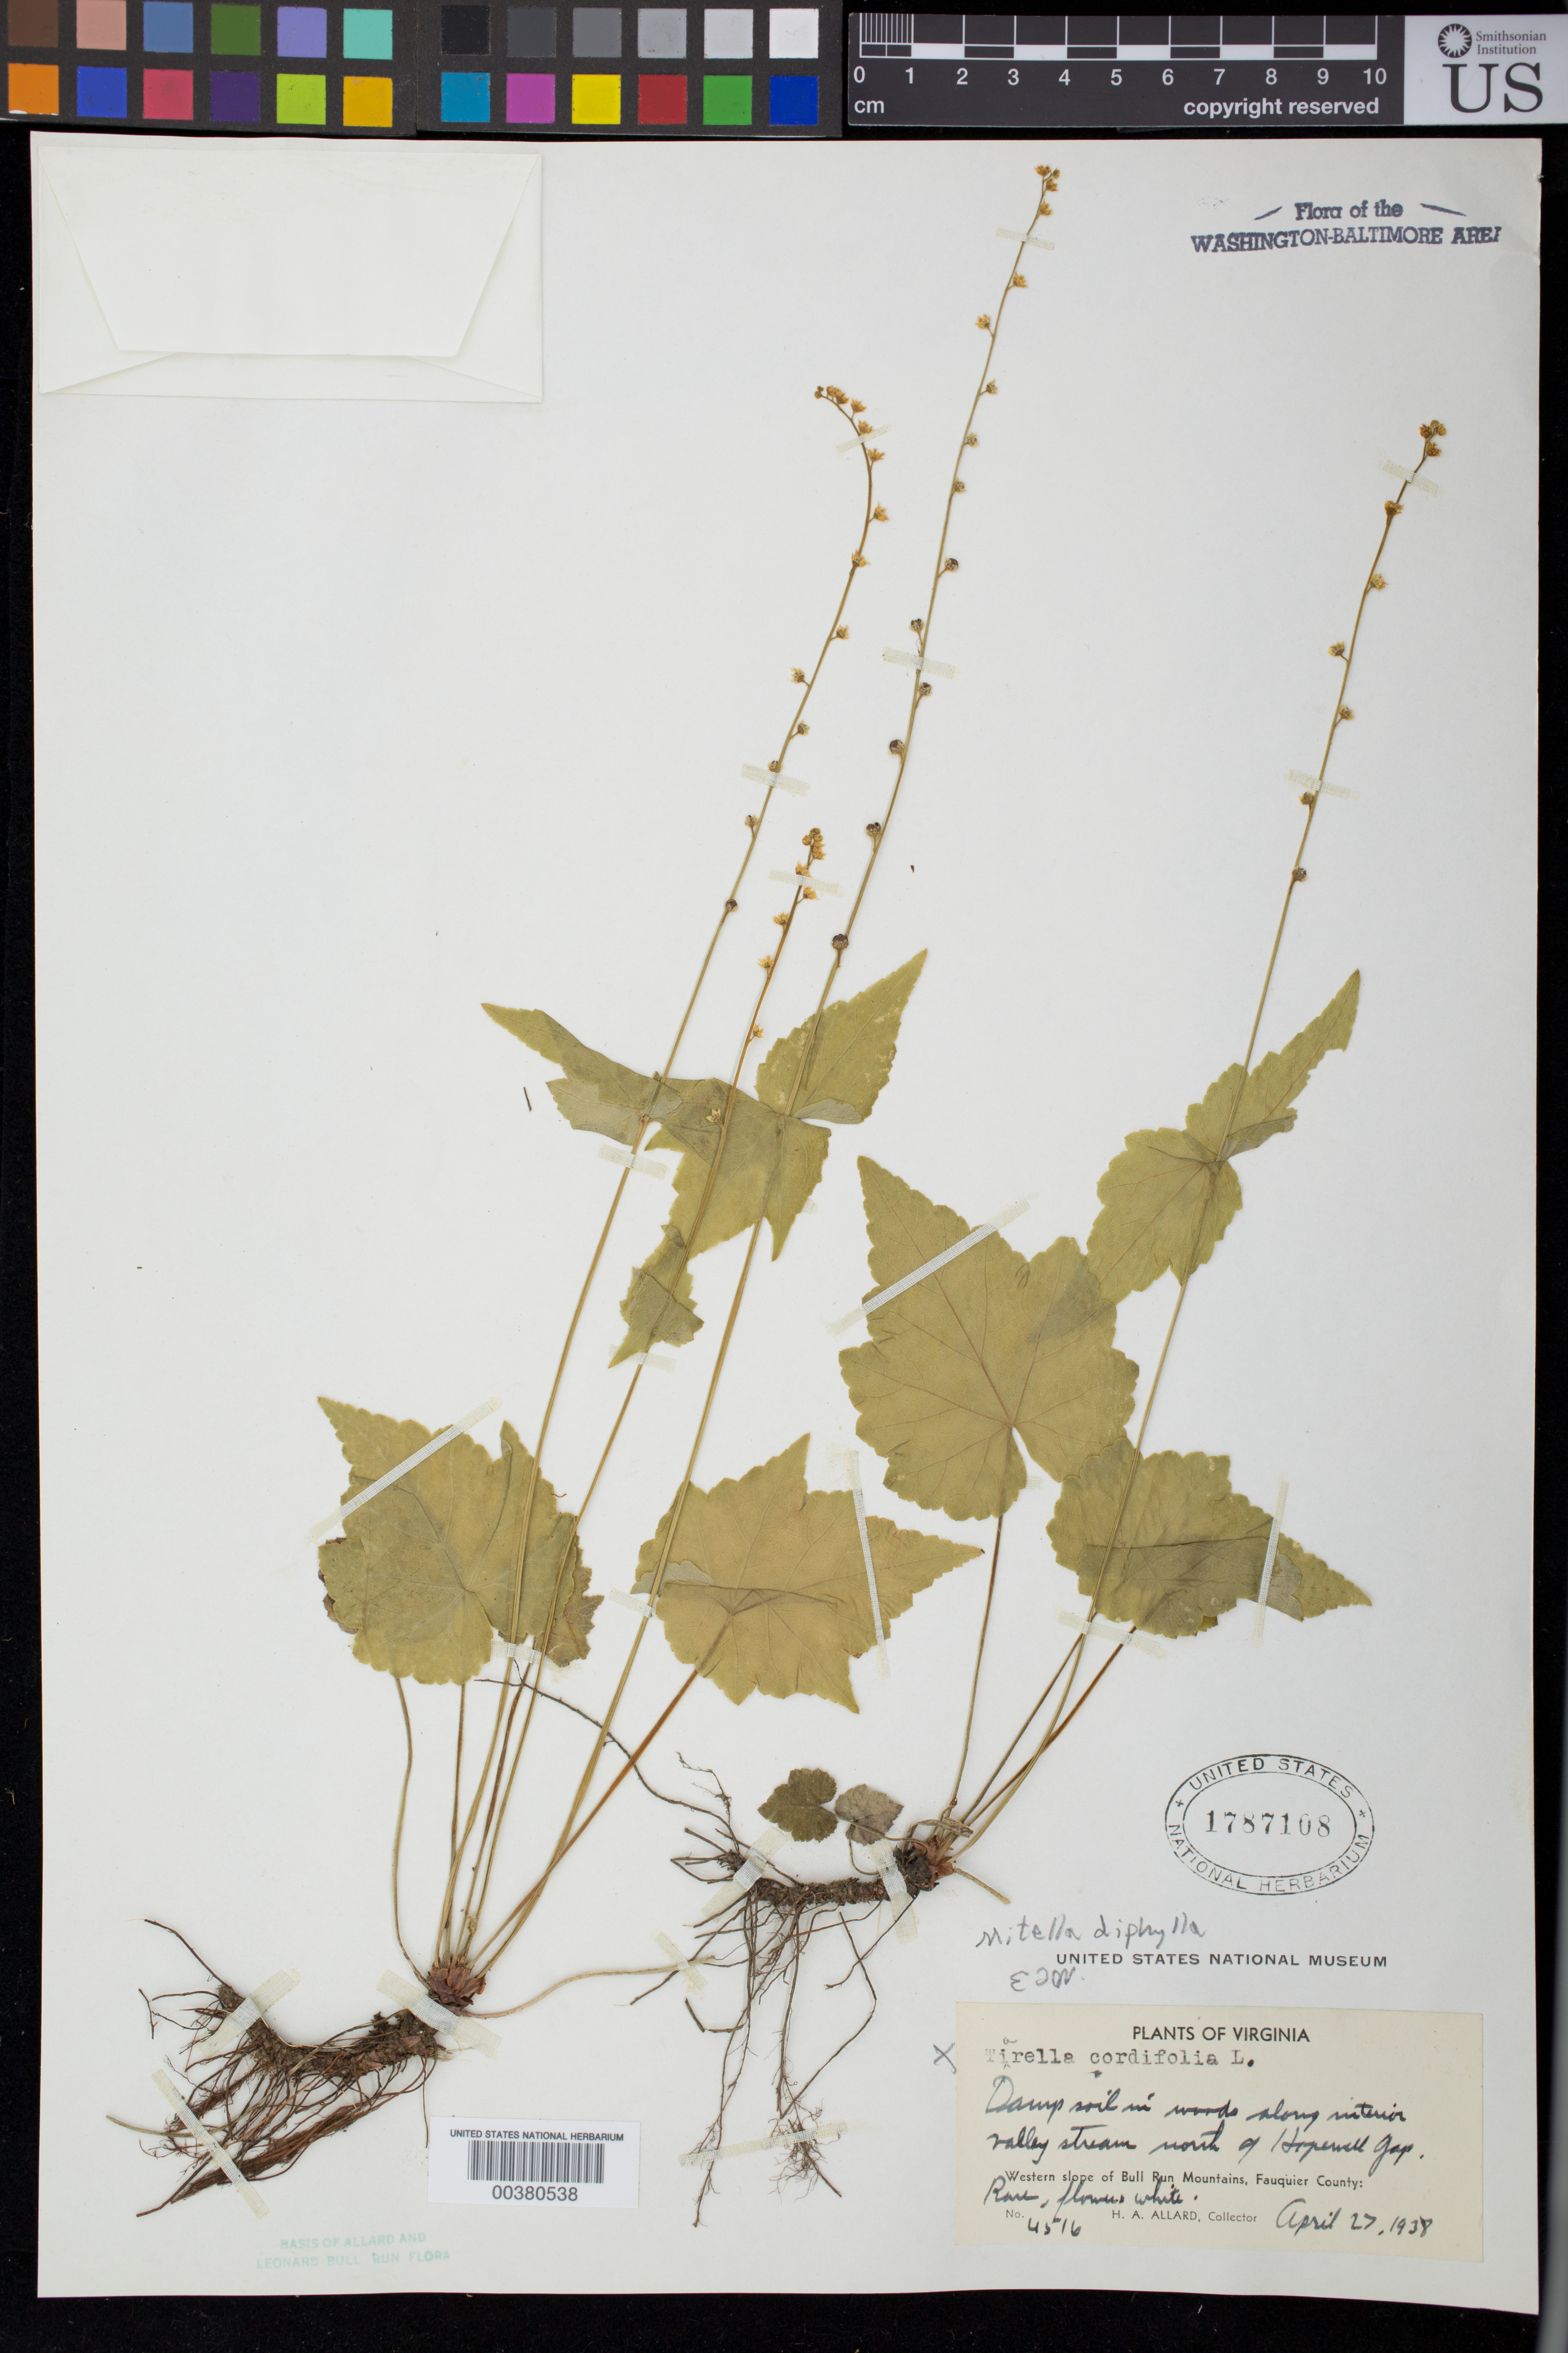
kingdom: Plantae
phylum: Tracheophyta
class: Magnoliopsida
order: Saxifragales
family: Saxifragaceae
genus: Mitella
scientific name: Mitella diphylla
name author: L.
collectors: H. A. Allard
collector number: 4516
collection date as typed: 27 Apr 1938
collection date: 1938-04-27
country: United States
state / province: Virginia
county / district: Fauquier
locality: North of Hopewell Gap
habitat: Damp soil in woods along interior valley stream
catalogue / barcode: US 1787108